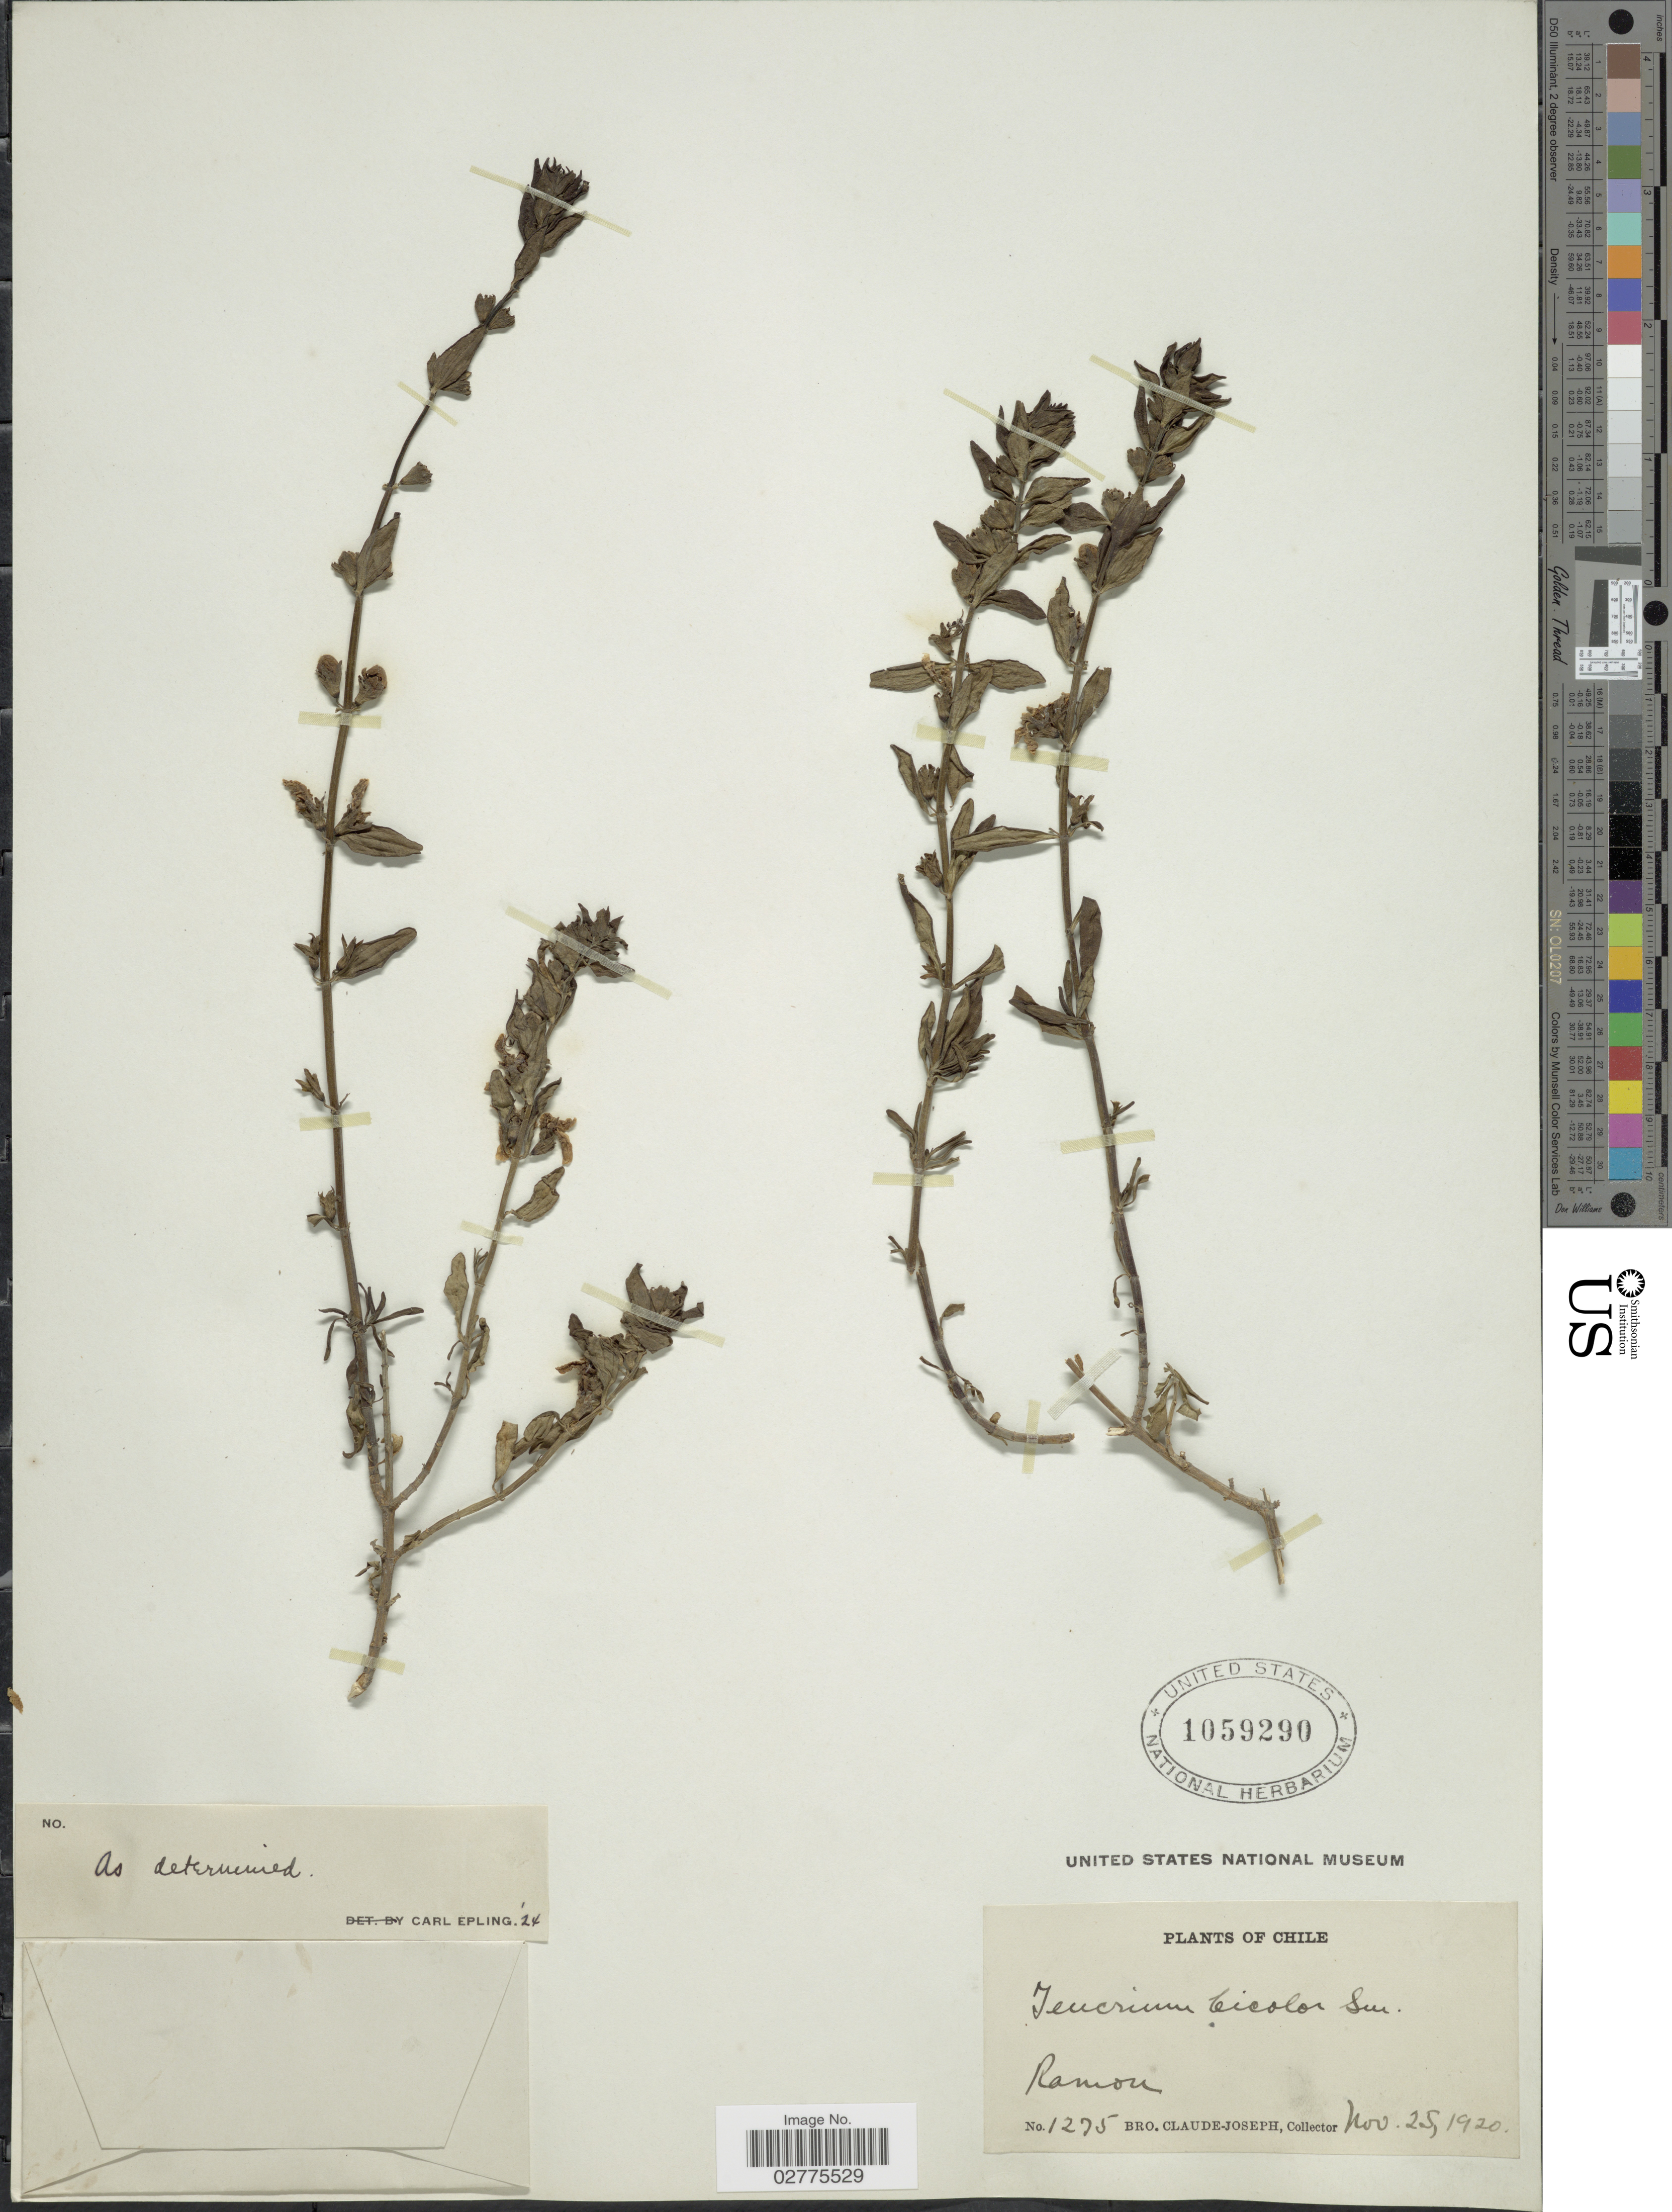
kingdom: Plantae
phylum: Tracheophyta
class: Magnoliopsida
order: Lamiales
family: Lamiaceae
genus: Teucrium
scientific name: Teucrium bicolor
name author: (Sm.) Raf.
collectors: Bro. Claude-Joseph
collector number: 1275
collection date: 1920-11-25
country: Chile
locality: Ramon.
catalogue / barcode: US 1059290